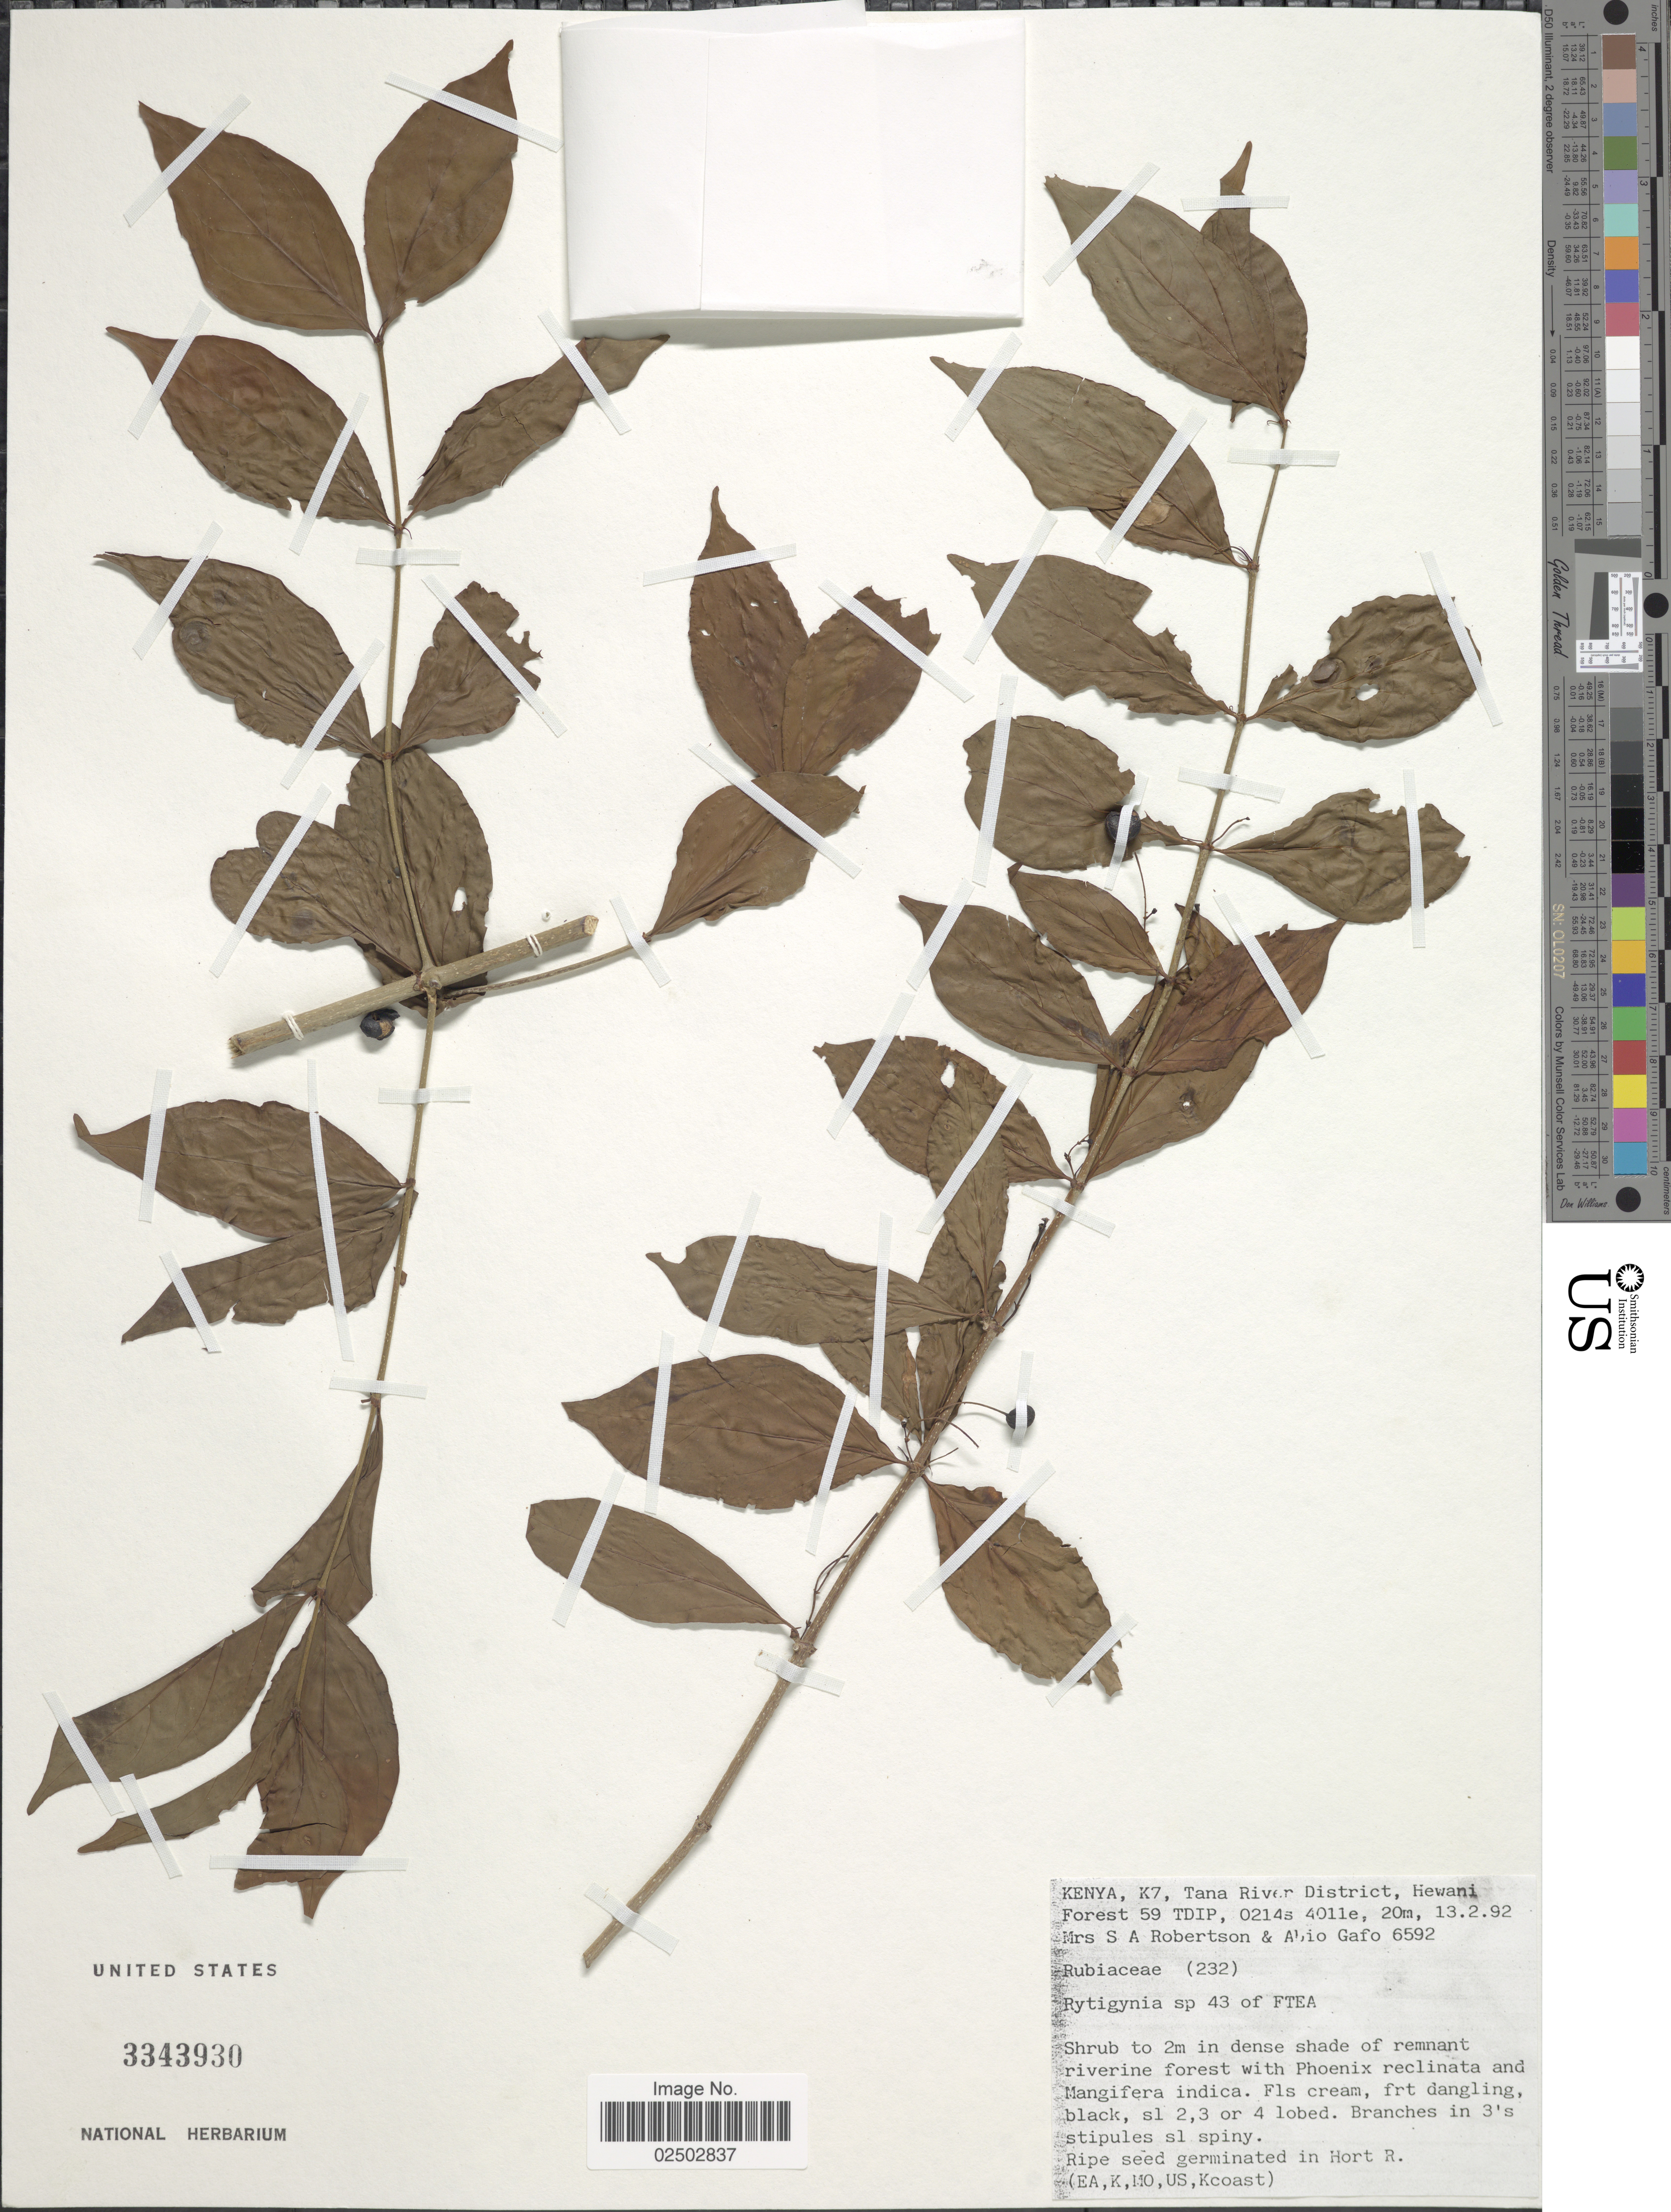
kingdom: Plantae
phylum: Tracheophyta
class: Magnoliopsida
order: Gentianales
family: Rubiaceae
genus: Rytigynia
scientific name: Rytigynia sp.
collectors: Mrs. S. A. Robertson & A. Gafo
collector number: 6592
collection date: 1992-02-13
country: Kenya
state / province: Tana River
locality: K7, Tana River District, Hewani Forest 59 TDIP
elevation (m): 20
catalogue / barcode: US 3343930